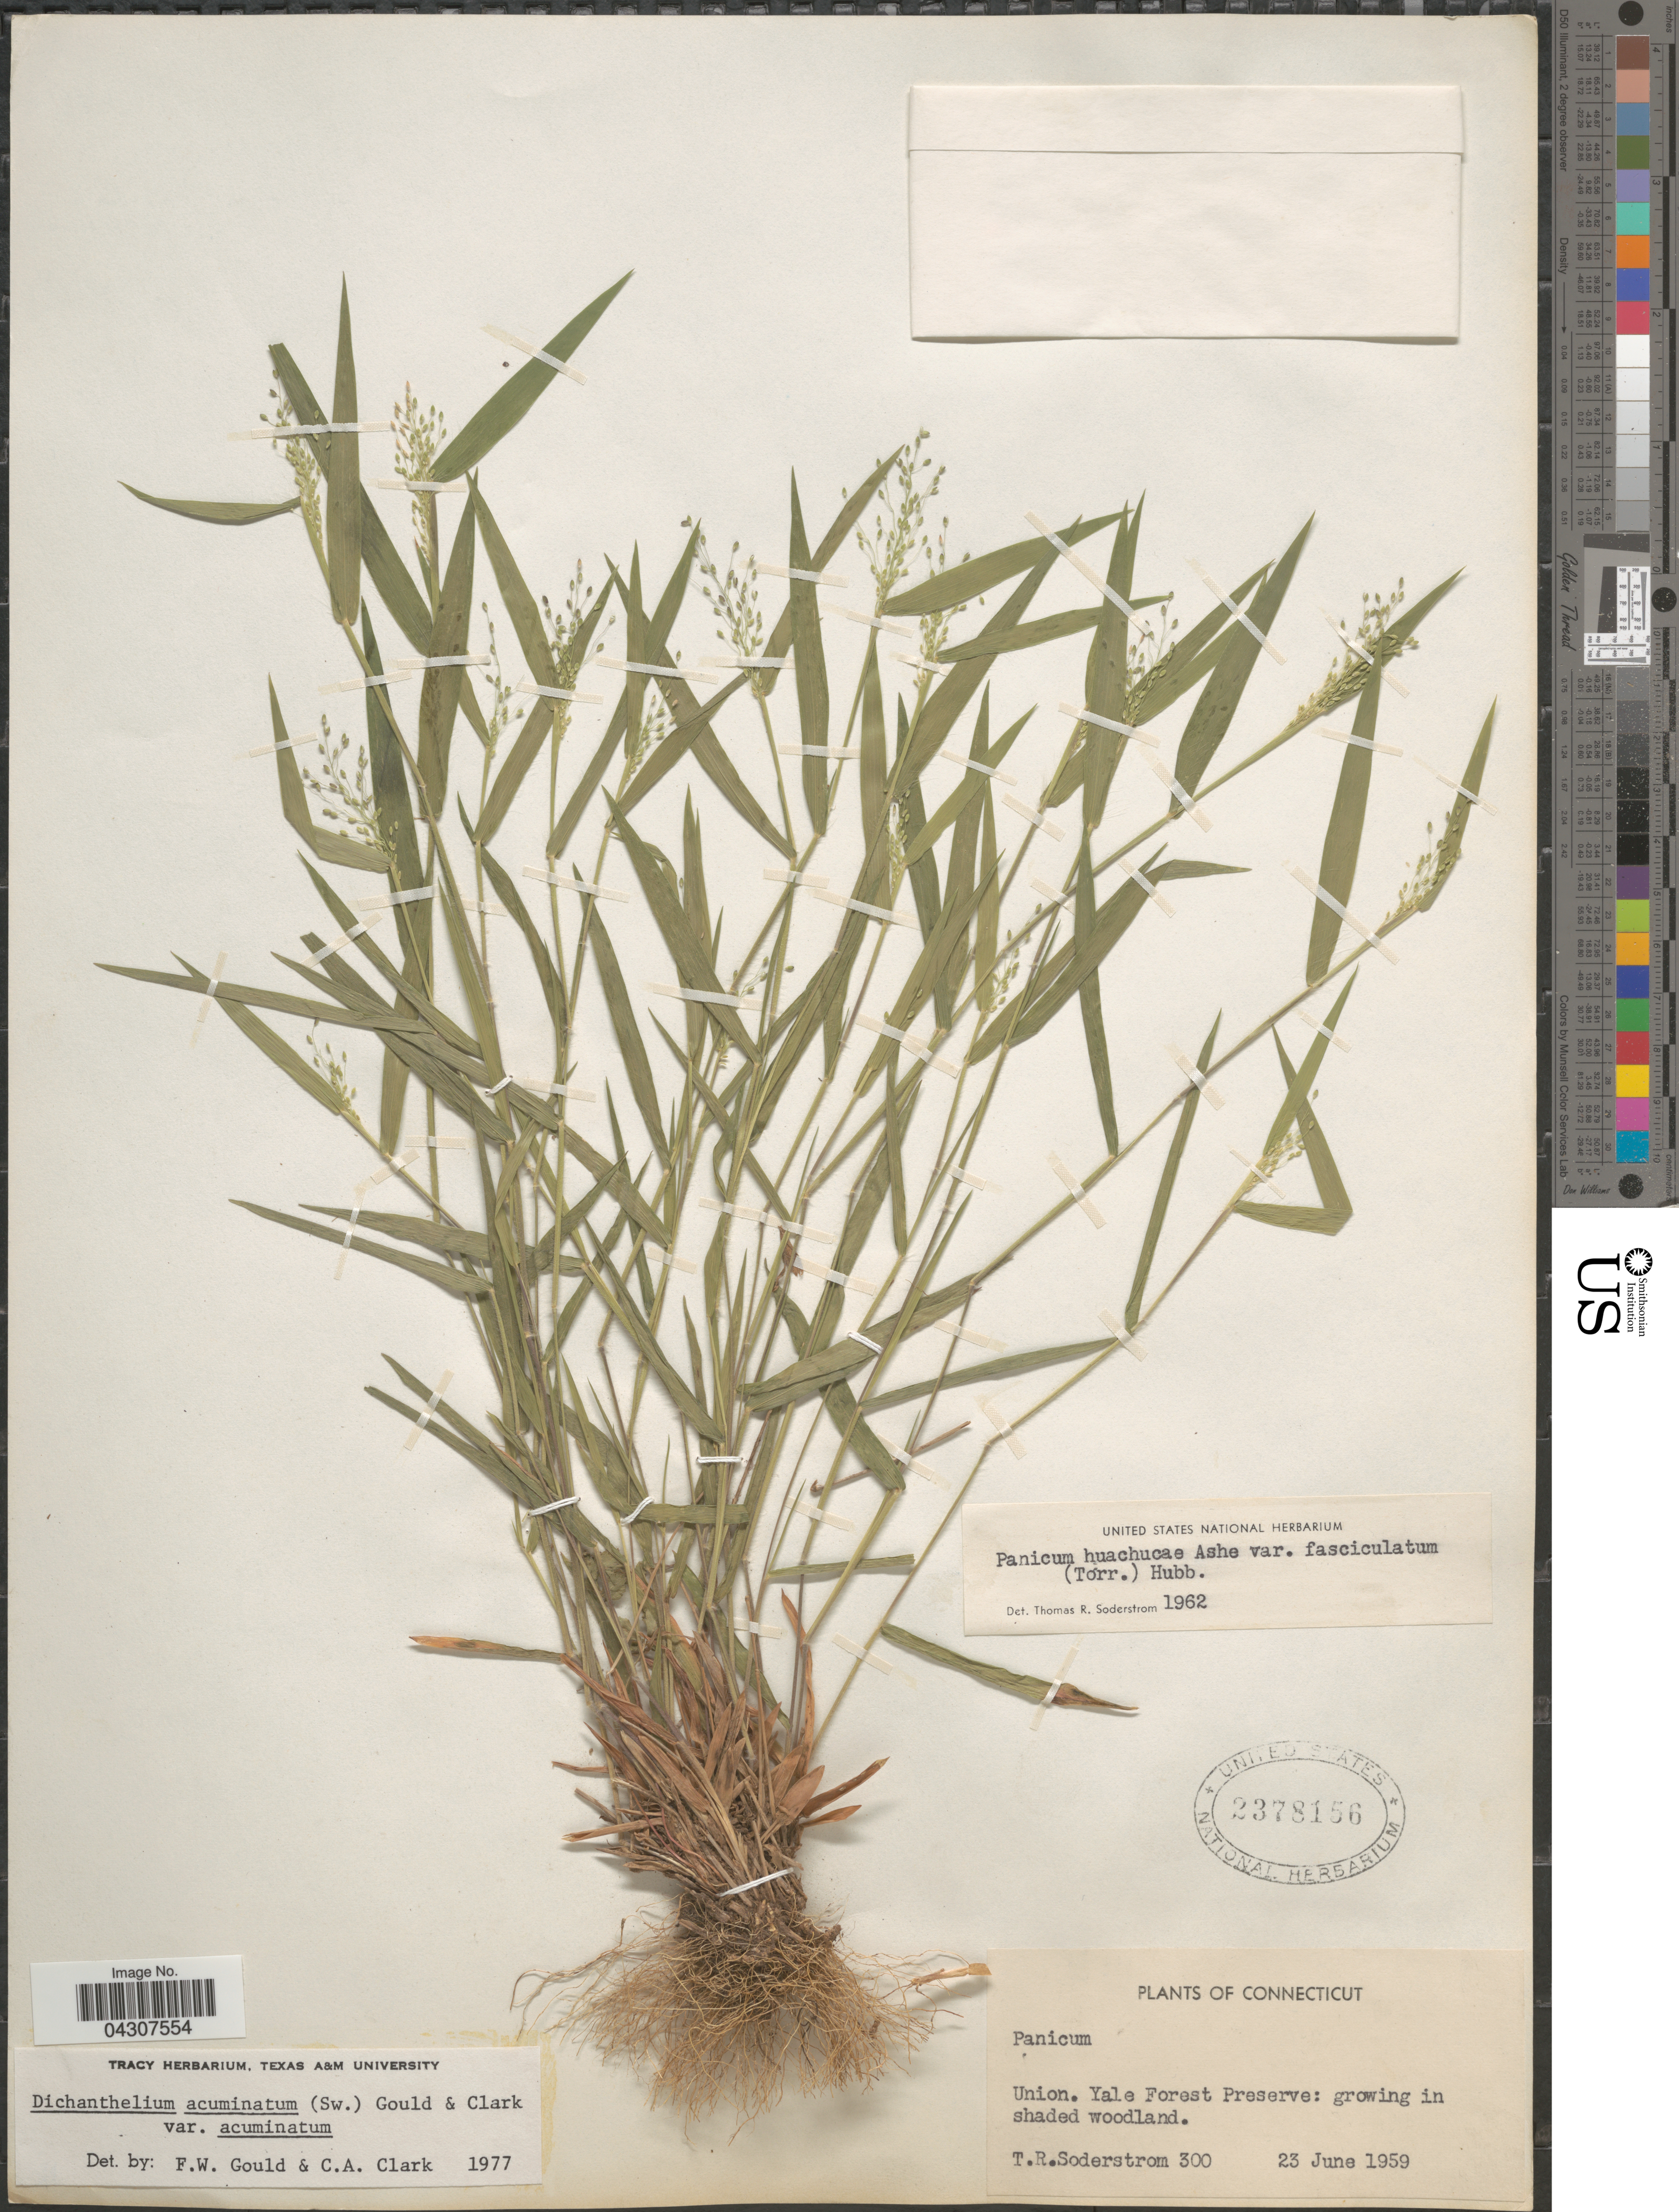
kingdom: Plantae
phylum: Tracheophyta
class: Liliopsida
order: Poales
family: Poaceae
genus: Dichanthelium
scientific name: Dichanthelium acuminatum var. acuminatum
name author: (Sw.) Gould & C.A. Clark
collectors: T. R. Soderstrom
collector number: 300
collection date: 1959-06-23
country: United States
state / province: Connecticut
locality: Union. Yale Forest Preserve: growing in shaded woodland.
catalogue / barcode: US 2378156